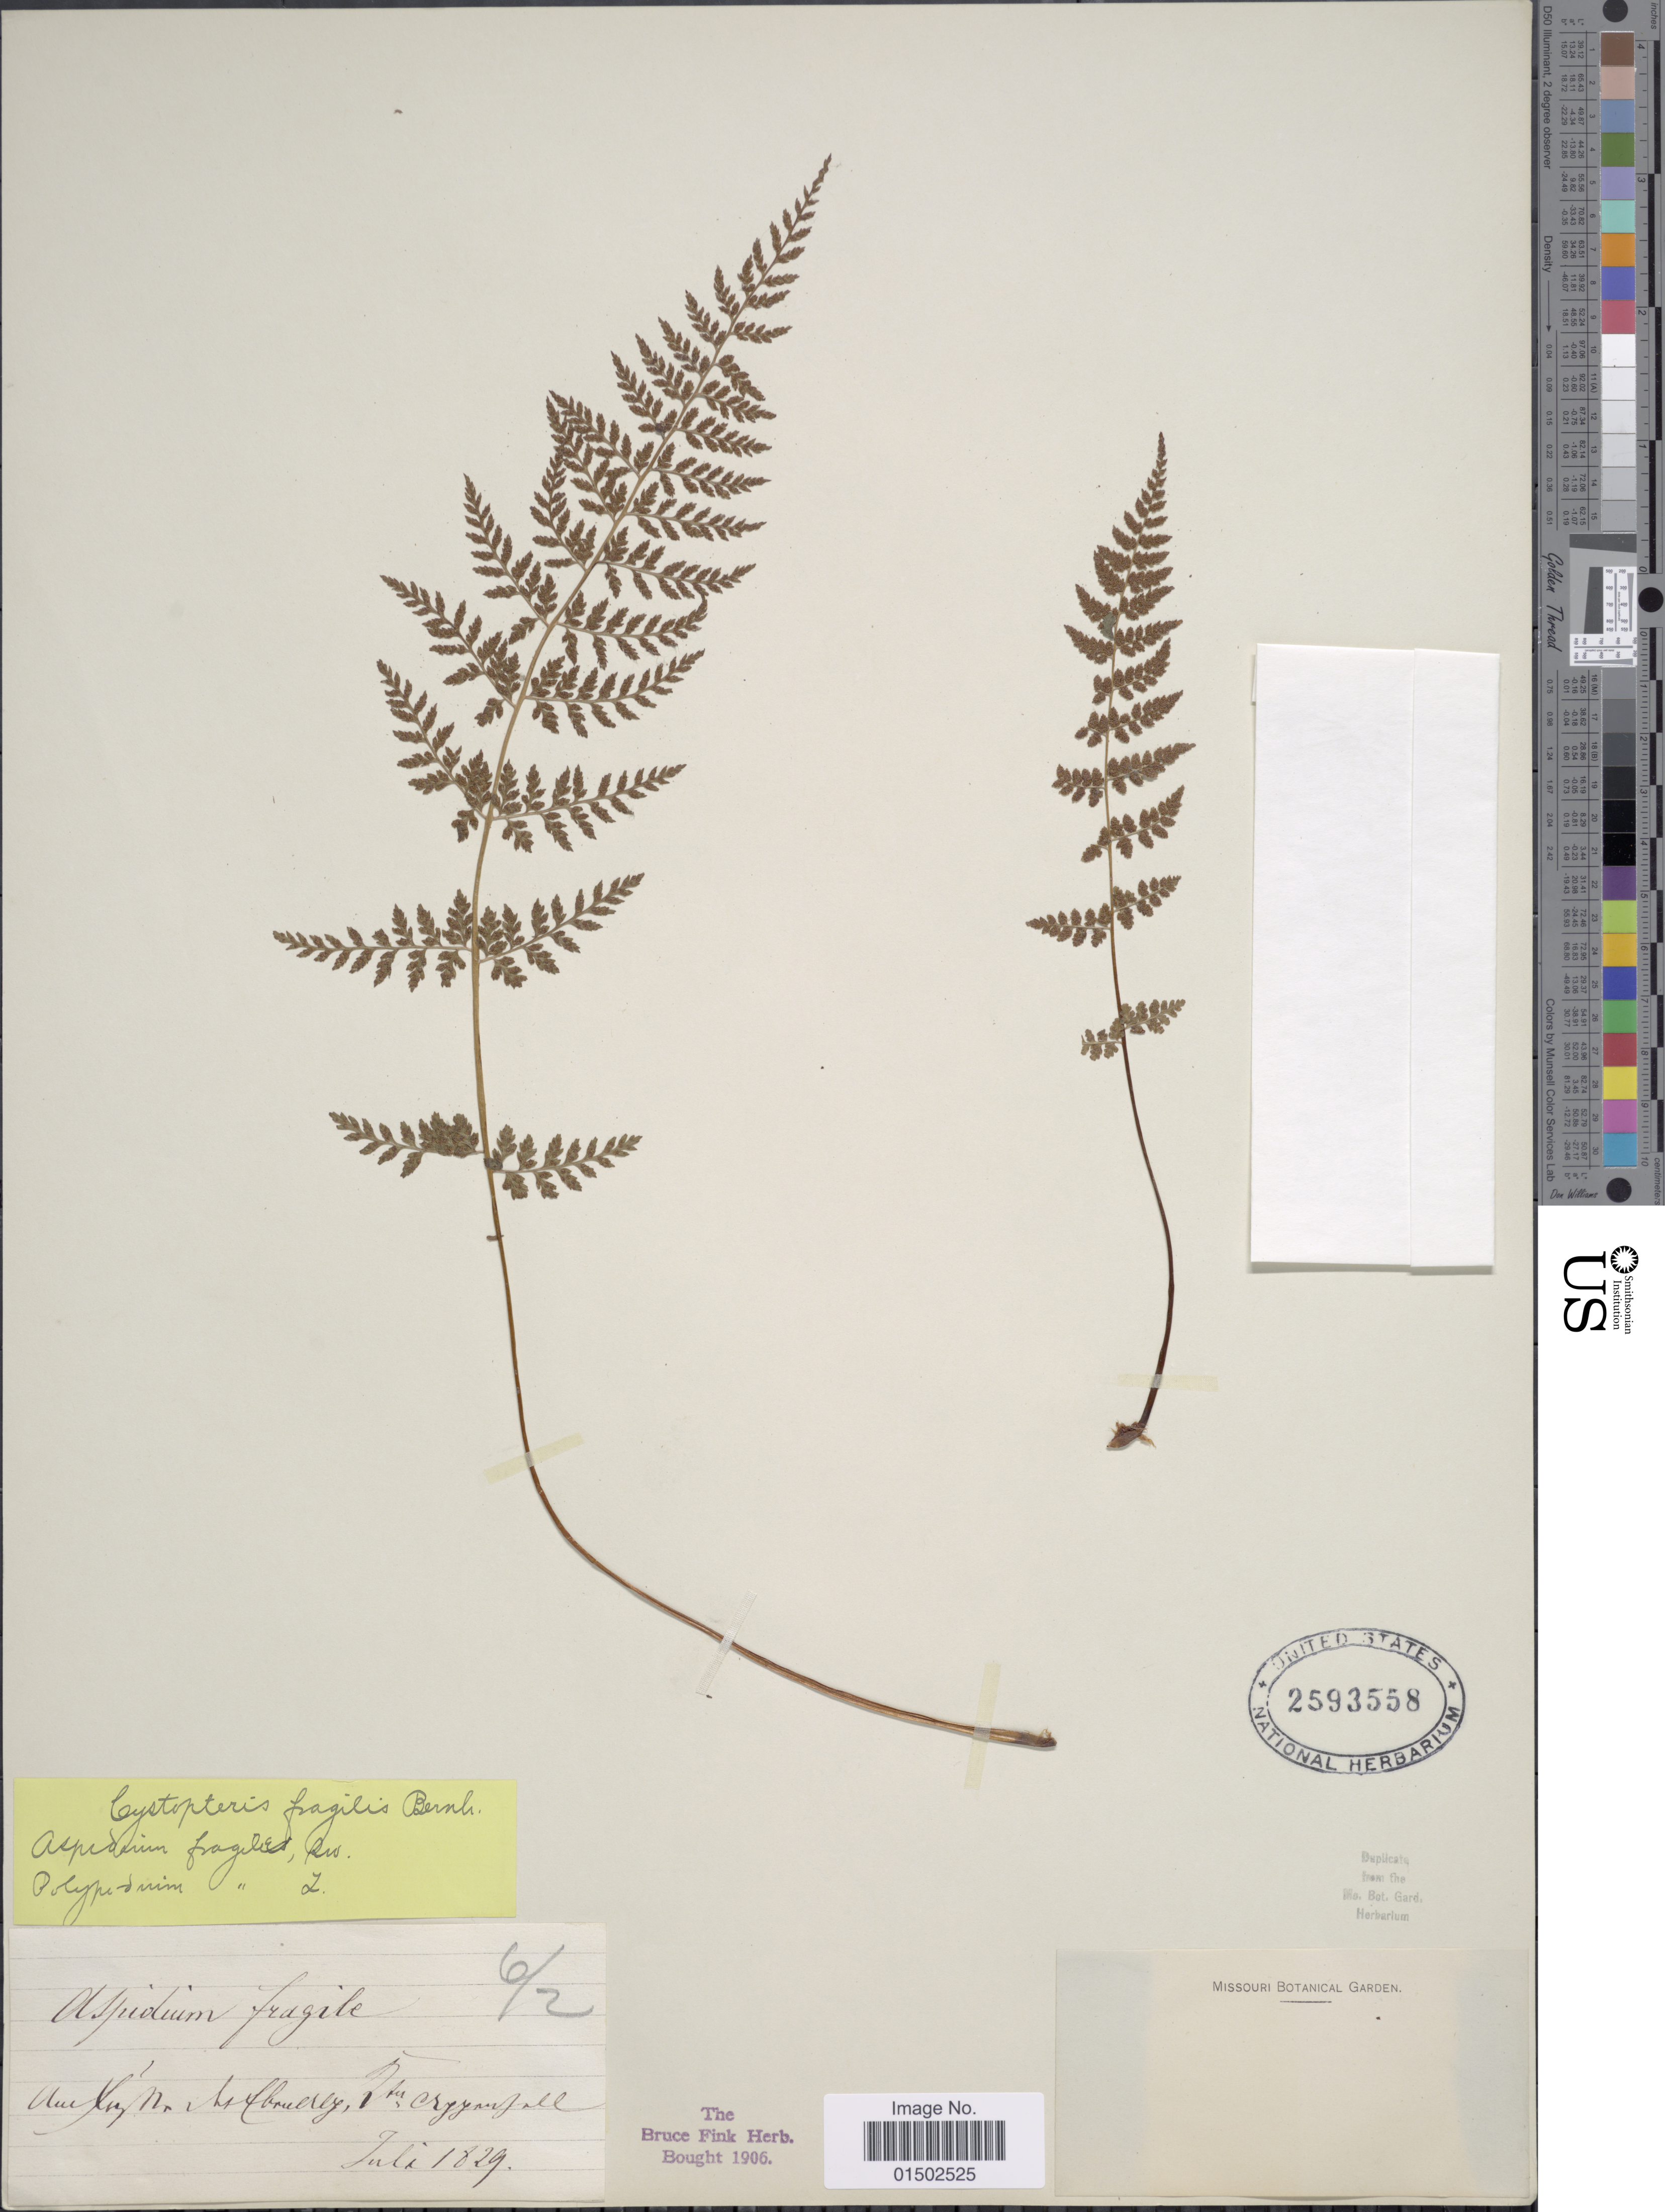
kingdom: Plantae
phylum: Tracheophyta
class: Polypodiopsida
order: Polypodiales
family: Cystopteridaceae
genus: Cystopteris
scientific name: Cystopteris fragilis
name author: (L.) Bernh.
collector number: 6/2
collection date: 1829-07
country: Switzerland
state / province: Appenzell Innerhoden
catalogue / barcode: US 2593558